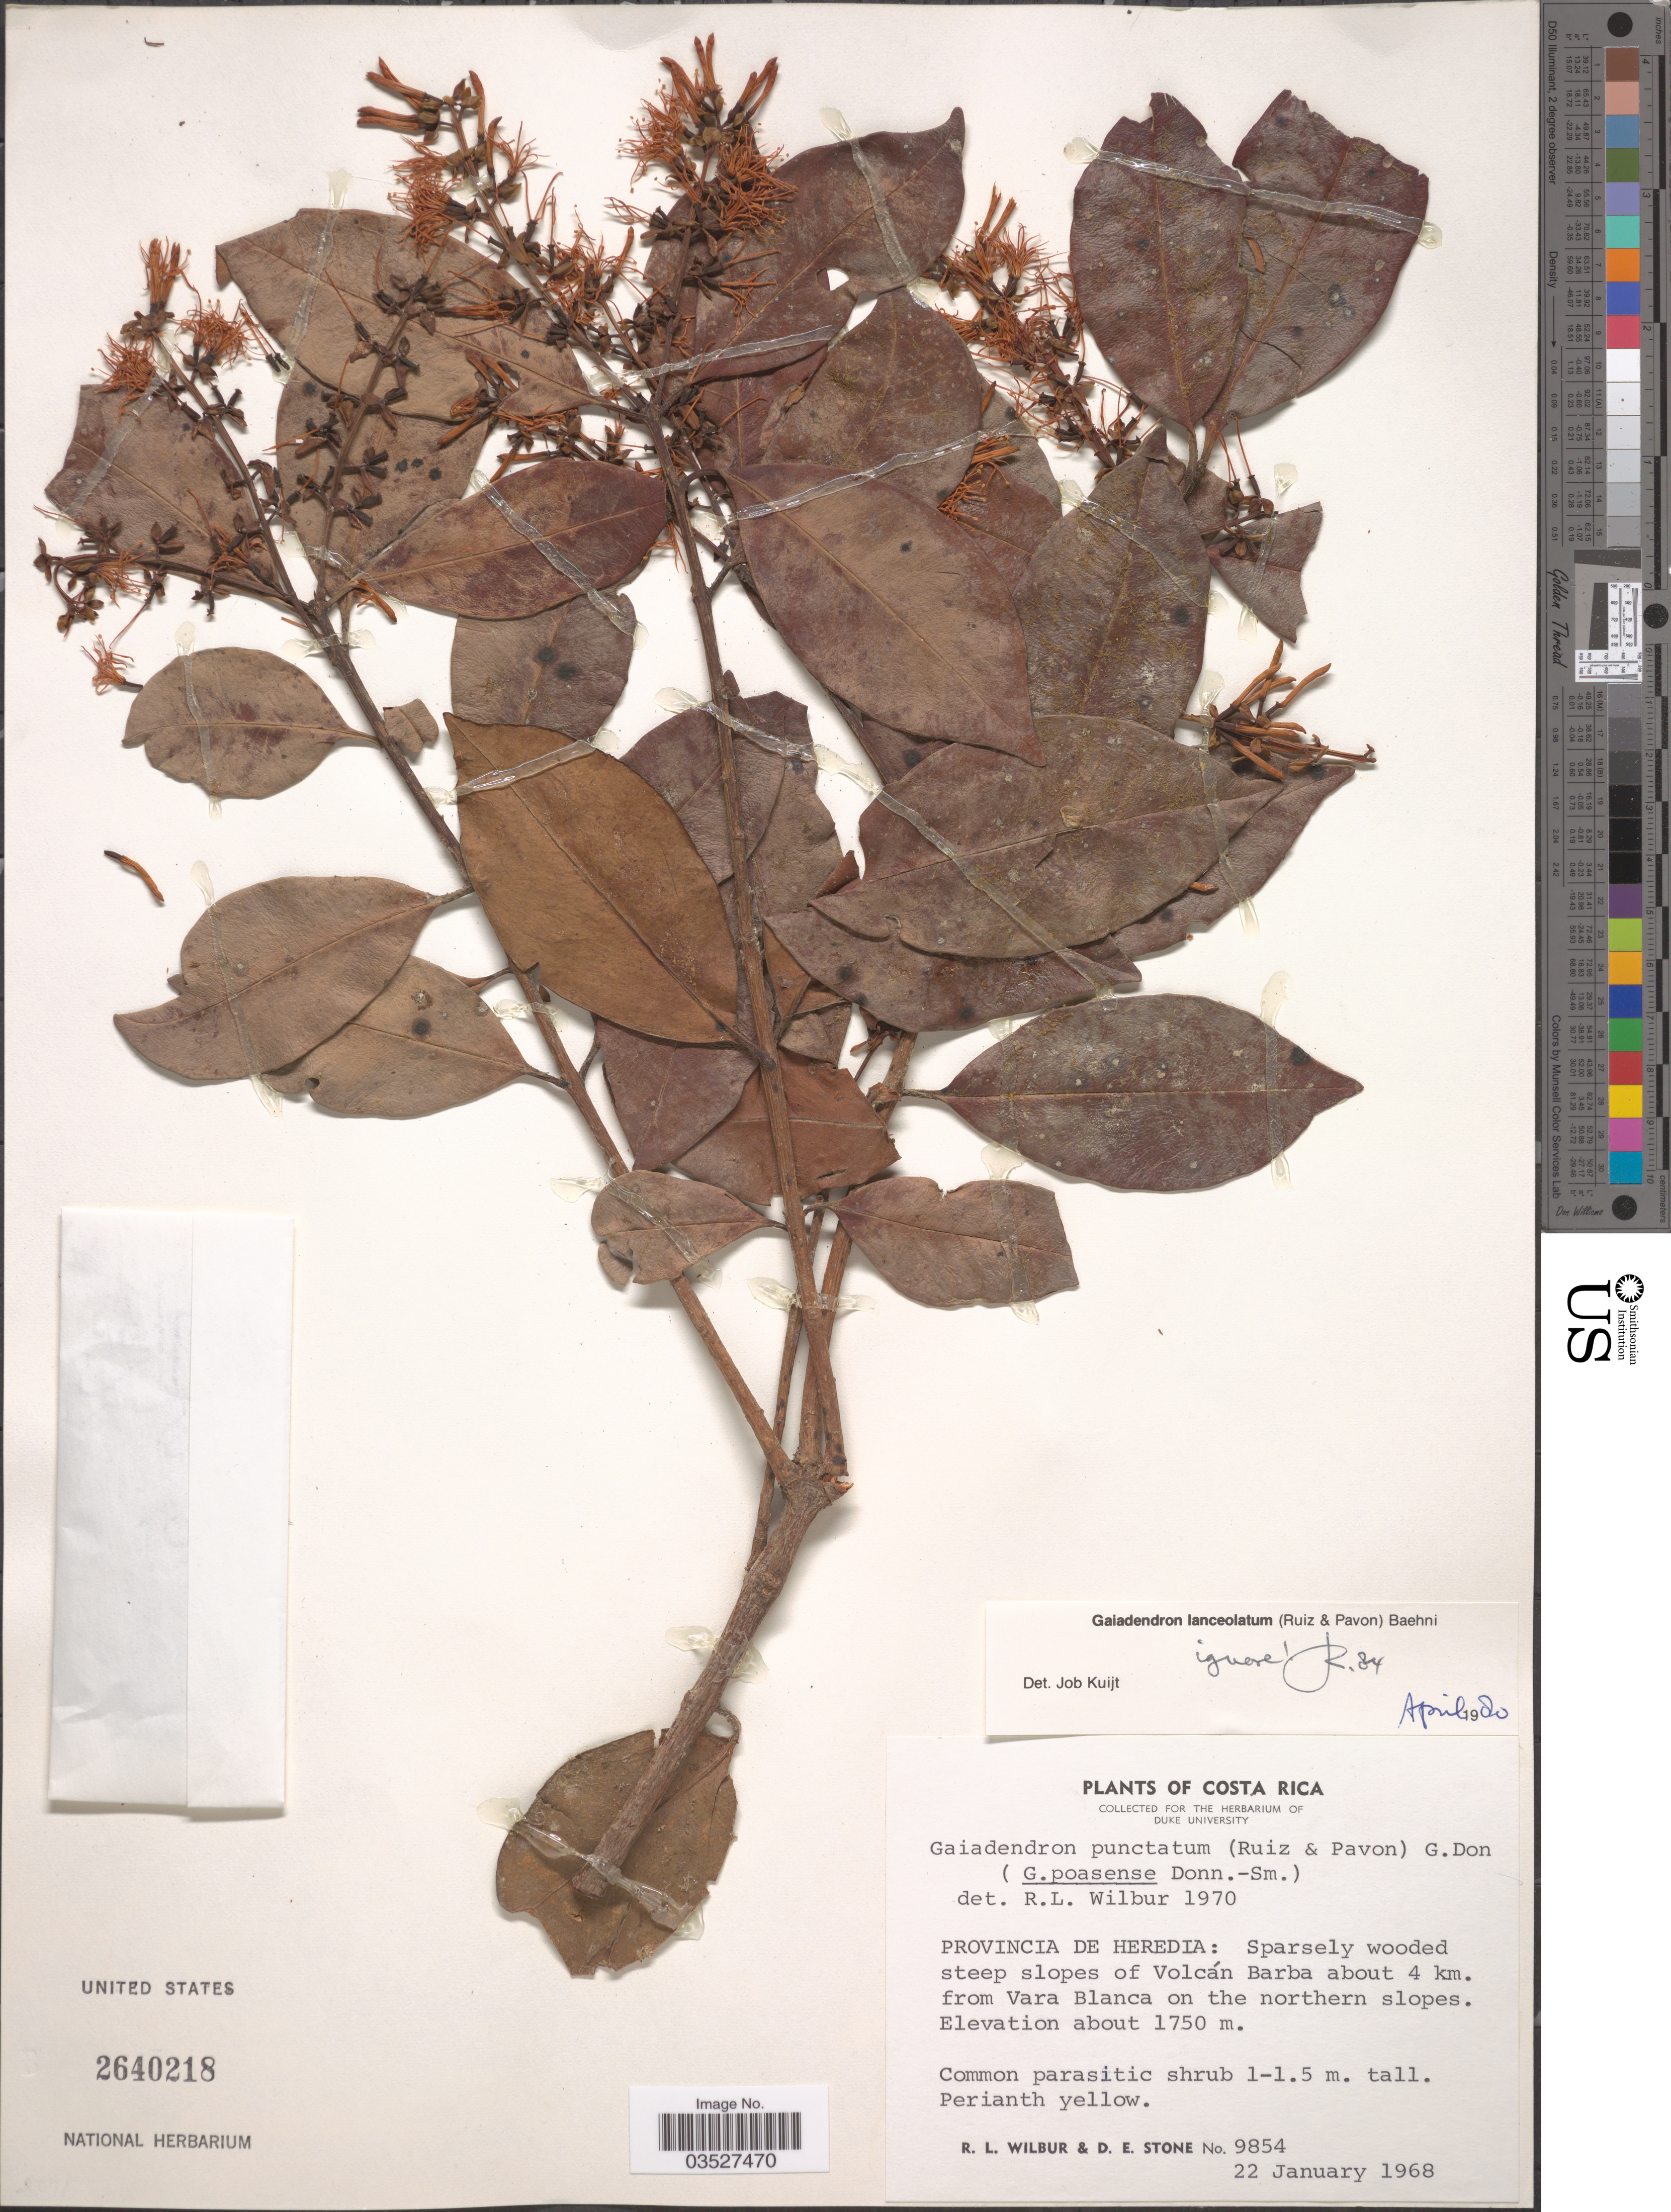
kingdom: Plantae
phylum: Tracheophyta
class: Magnoliopsida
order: Santalales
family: Loranthaceae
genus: Gaiadendron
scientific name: Gaiadendron punctatum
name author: (Ruiz & Pav.) G. Don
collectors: R. L. Wilbur & D. E. Stone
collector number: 9854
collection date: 1968-01-22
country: Costa Rica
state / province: Heredia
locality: Sparsely wooded steep slopes of Volcán Barba about 4 km. from Vara Blanca on the northern slopes.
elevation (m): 1750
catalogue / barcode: US 2640218